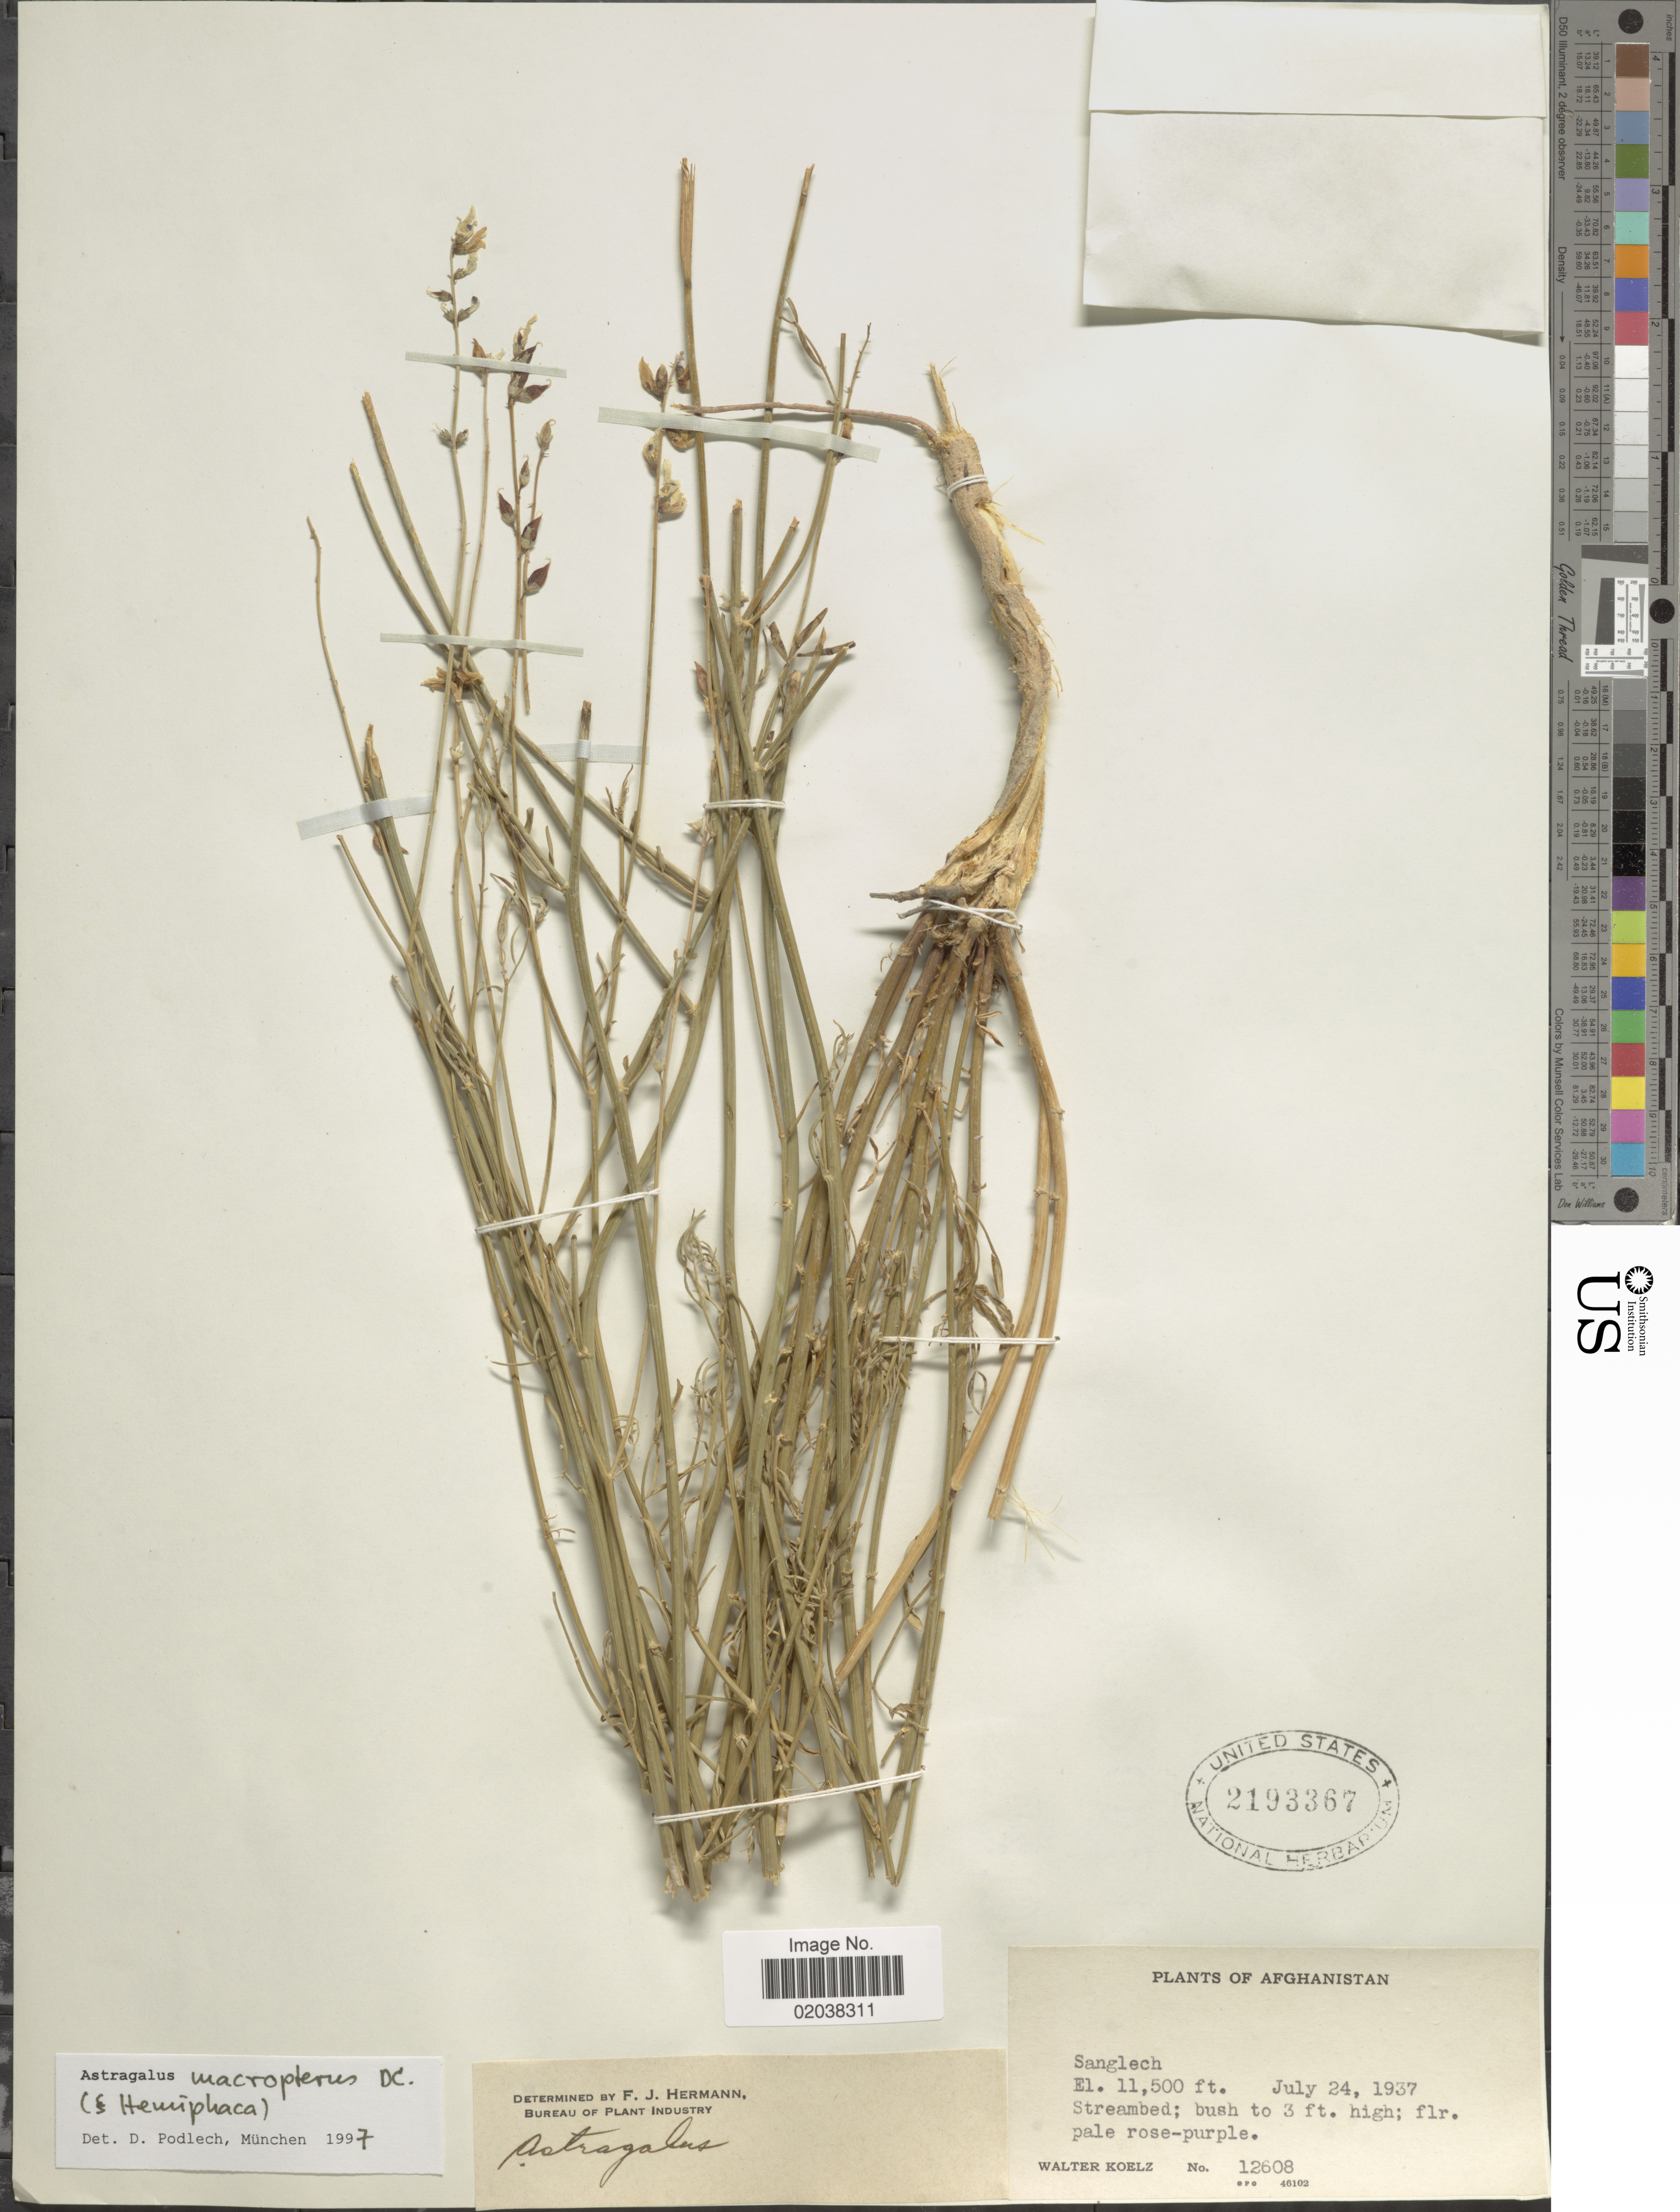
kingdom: Plantae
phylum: Tracheophyta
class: Magnoliopsida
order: Fabales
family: Fabaceae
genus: Astragalus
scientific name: Astragalus macropterus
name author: DC.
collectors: W. N. Koelz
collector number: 12608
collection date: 1937-07-24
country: Afghanistan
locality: Sanglech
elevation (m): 3505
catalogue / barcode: US 2193367